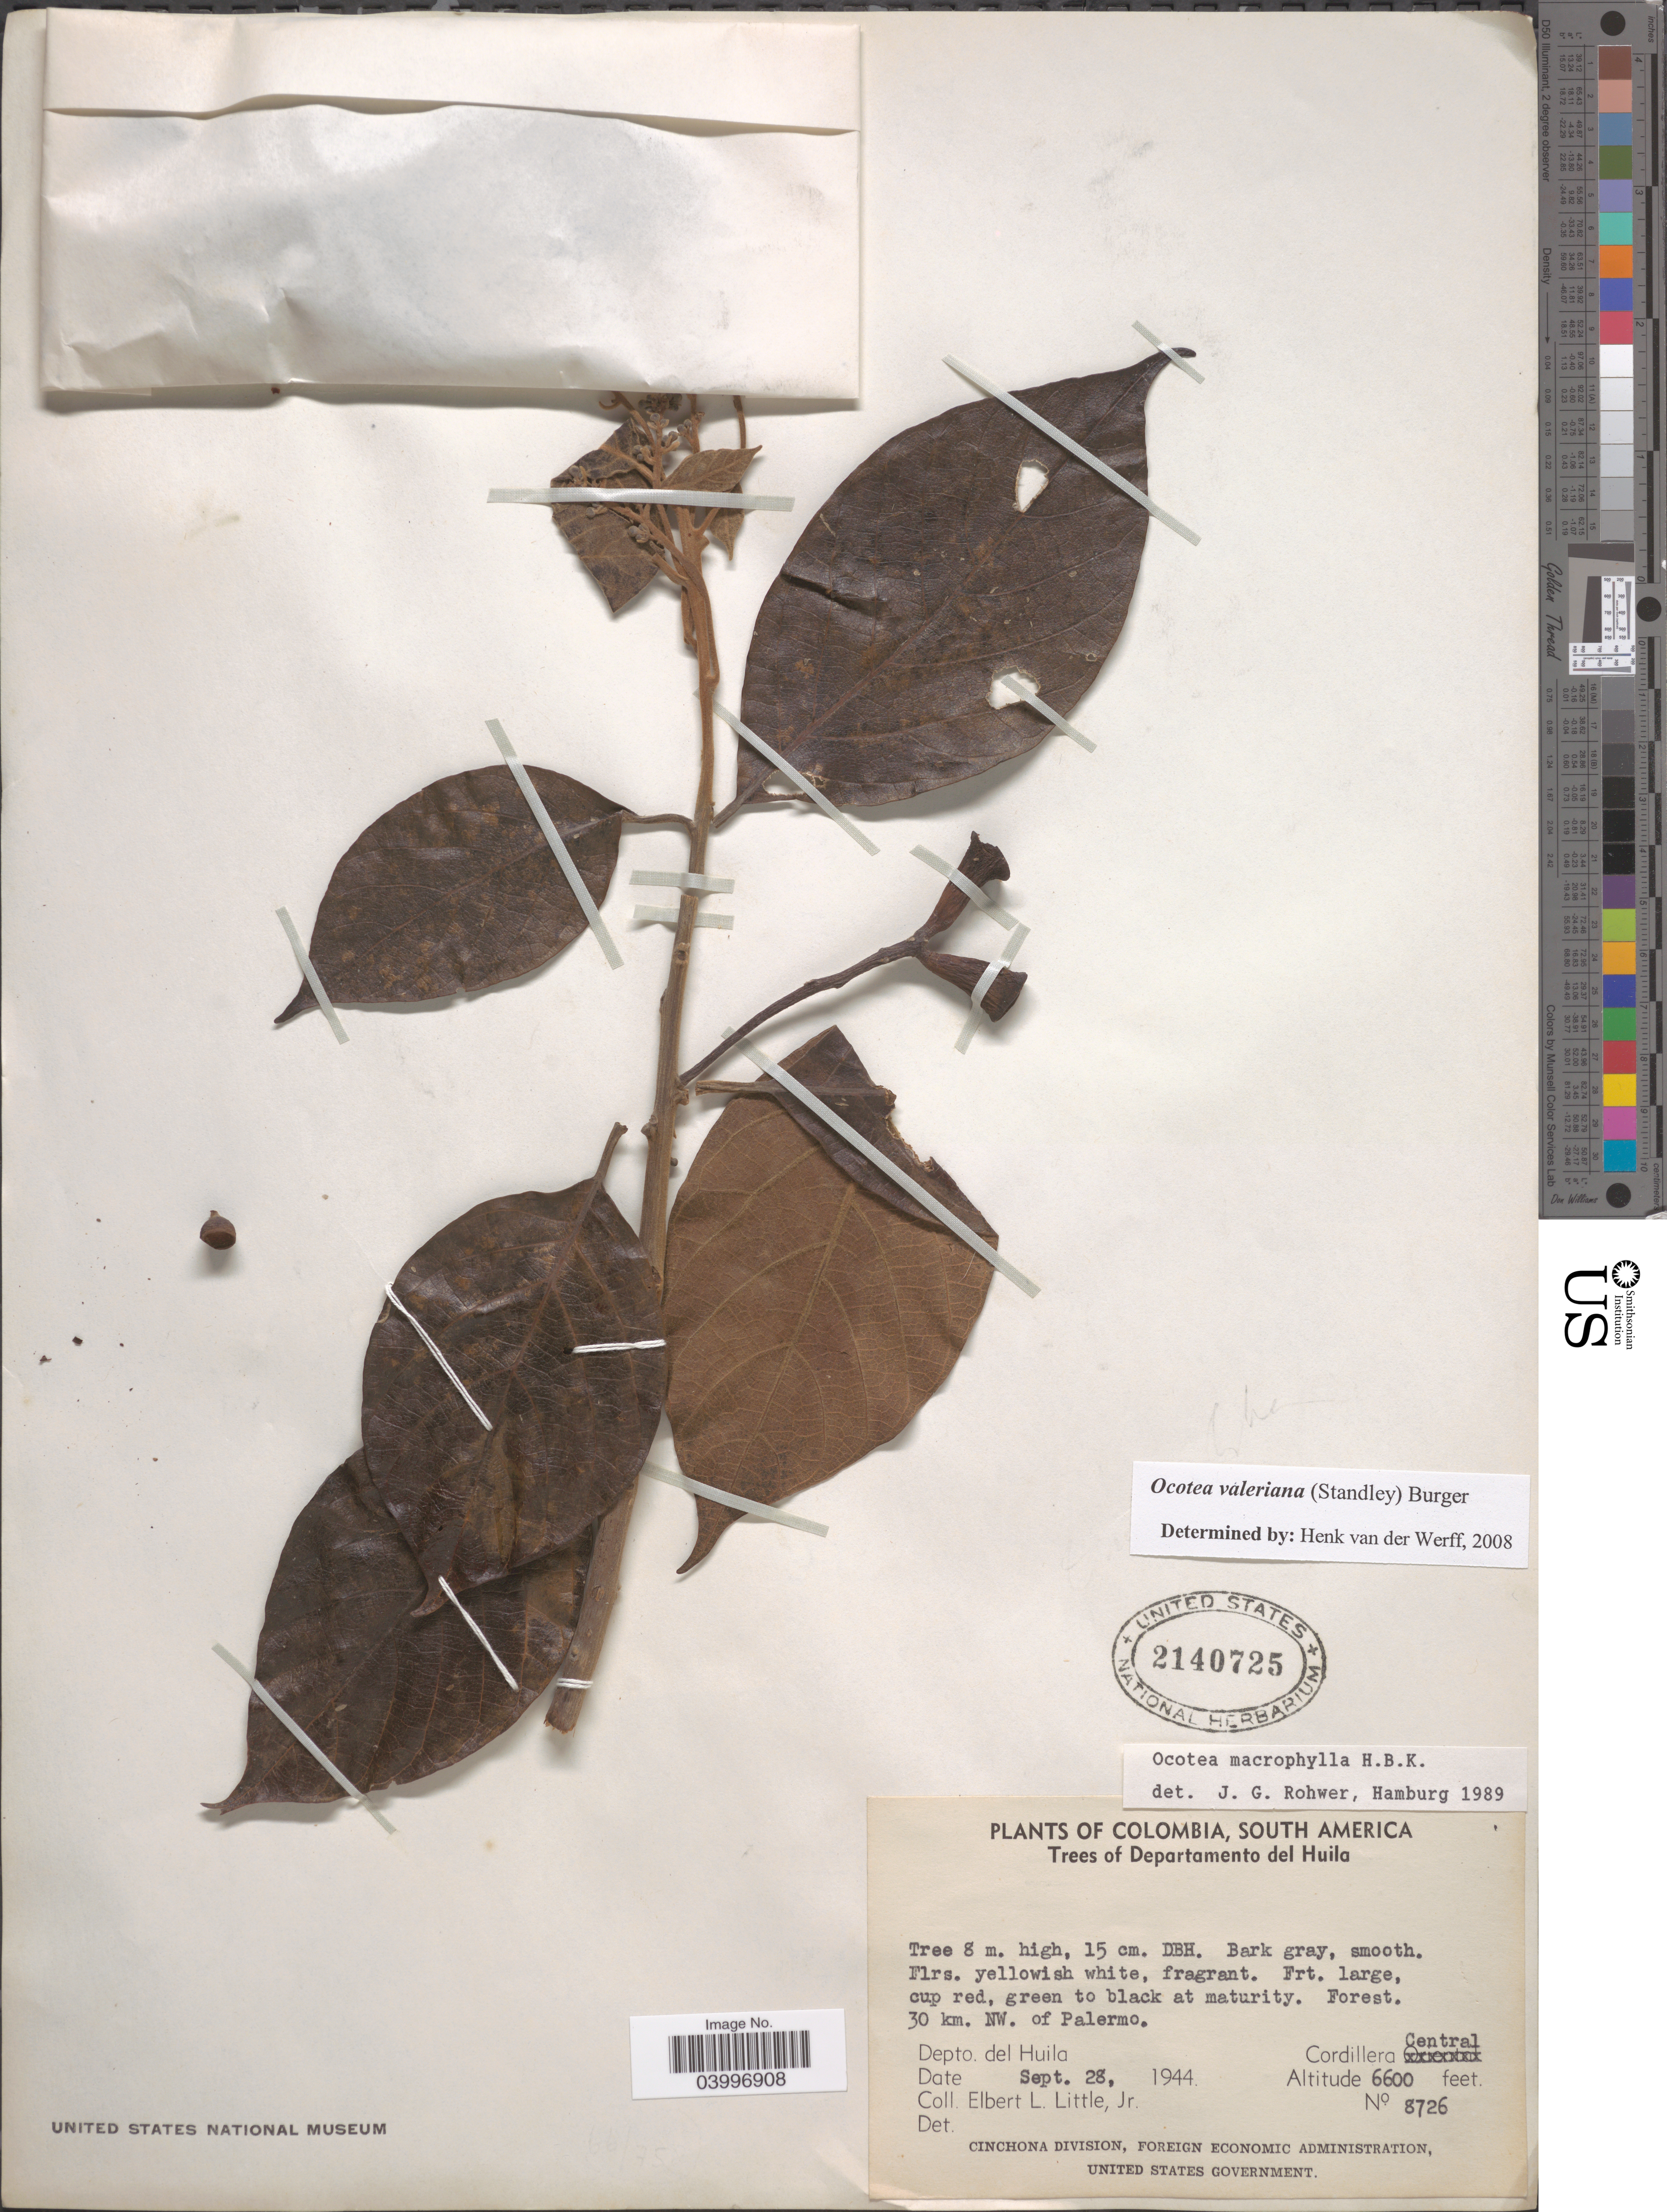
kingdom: Plantae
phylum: Tracheophyta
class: Magnoliopsida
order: Laurales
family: Lauraceae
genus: Ocotea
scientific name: Ocotea valeriana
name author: (Standl.) W.C. Burger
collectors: E. L. Little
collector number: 8726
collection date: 1944-09-28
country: Colombia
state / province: Huila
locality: Forest. 30 km. NW. of Palermo. Depto. de Huila. Cordillera Central.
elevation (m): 2012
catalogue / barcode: US 2140725